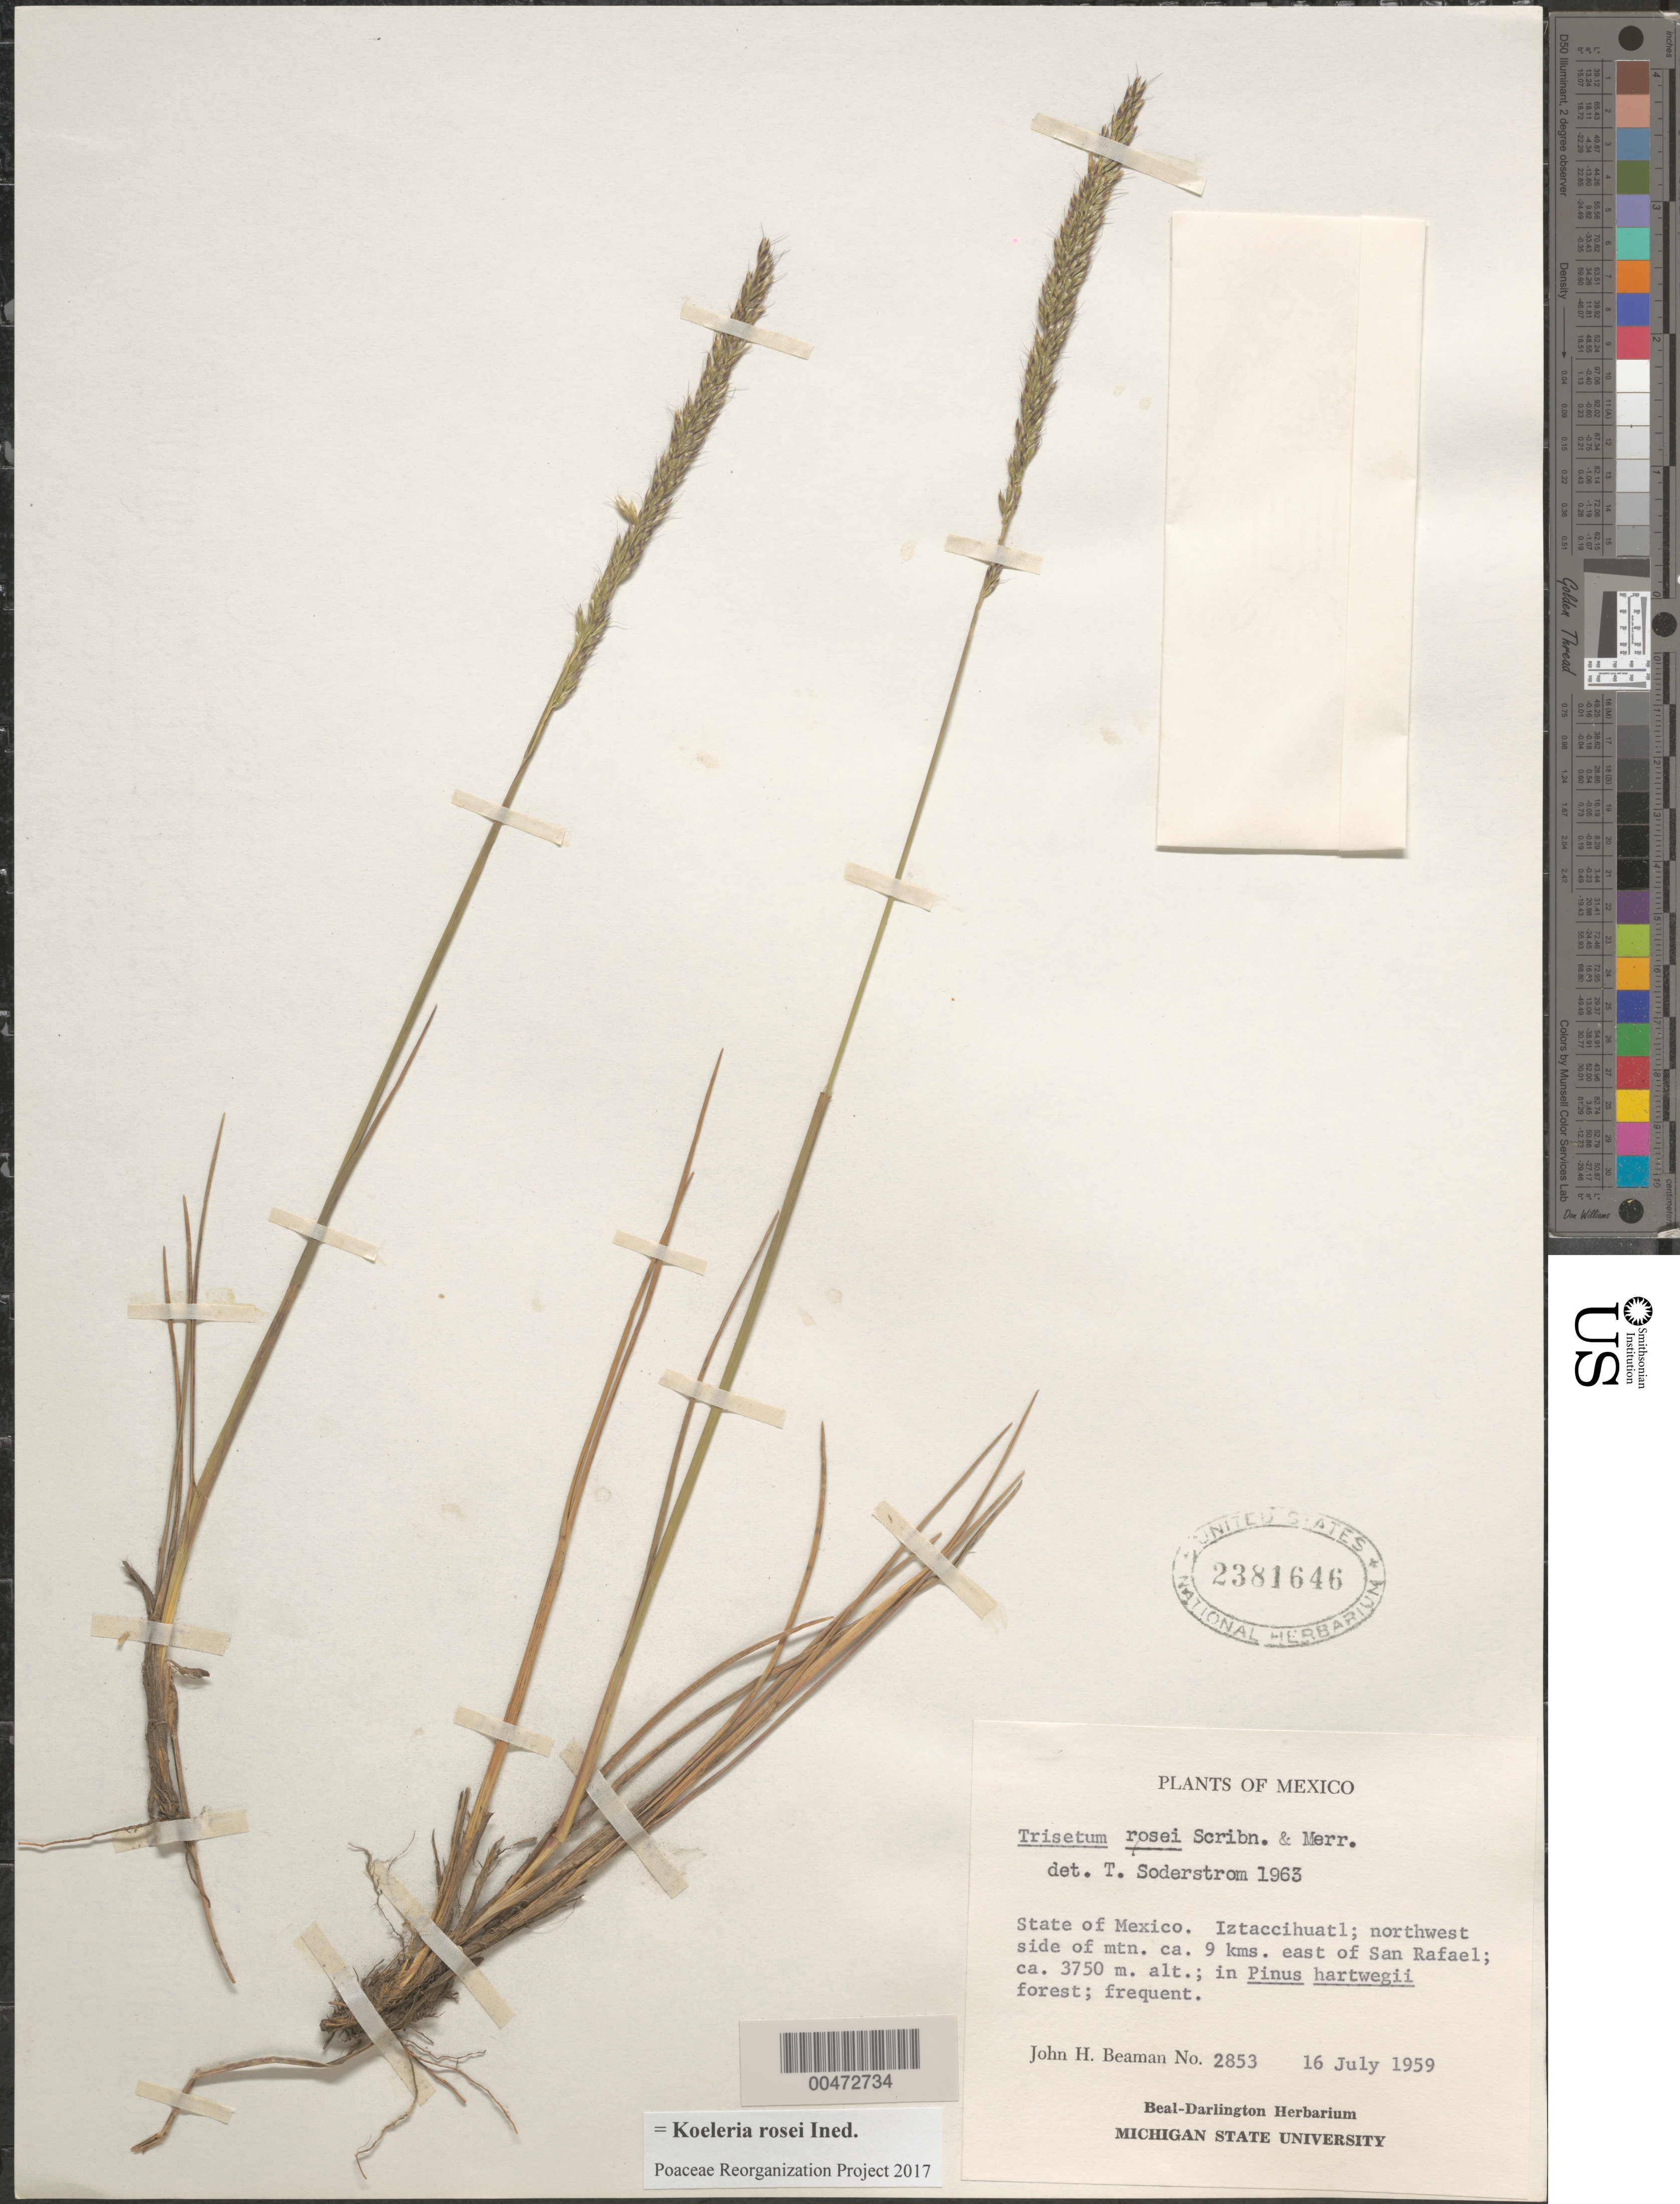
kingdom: Plantae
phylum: Tracheophyta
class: Liliopsida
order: Poales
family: Poaceae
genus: Koeleria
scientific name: Koeleria rosei ined.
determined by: Poaceae Reorganization Project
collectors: J. H. Beaman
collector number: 2853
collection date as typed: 16 Jul 1959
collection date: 1959-07-16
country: Mexico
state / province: México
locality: Iztaccihuatl, NW side of mtn, ca. 9 km E of San Rafael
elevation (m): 3750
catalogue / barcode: US 2381646